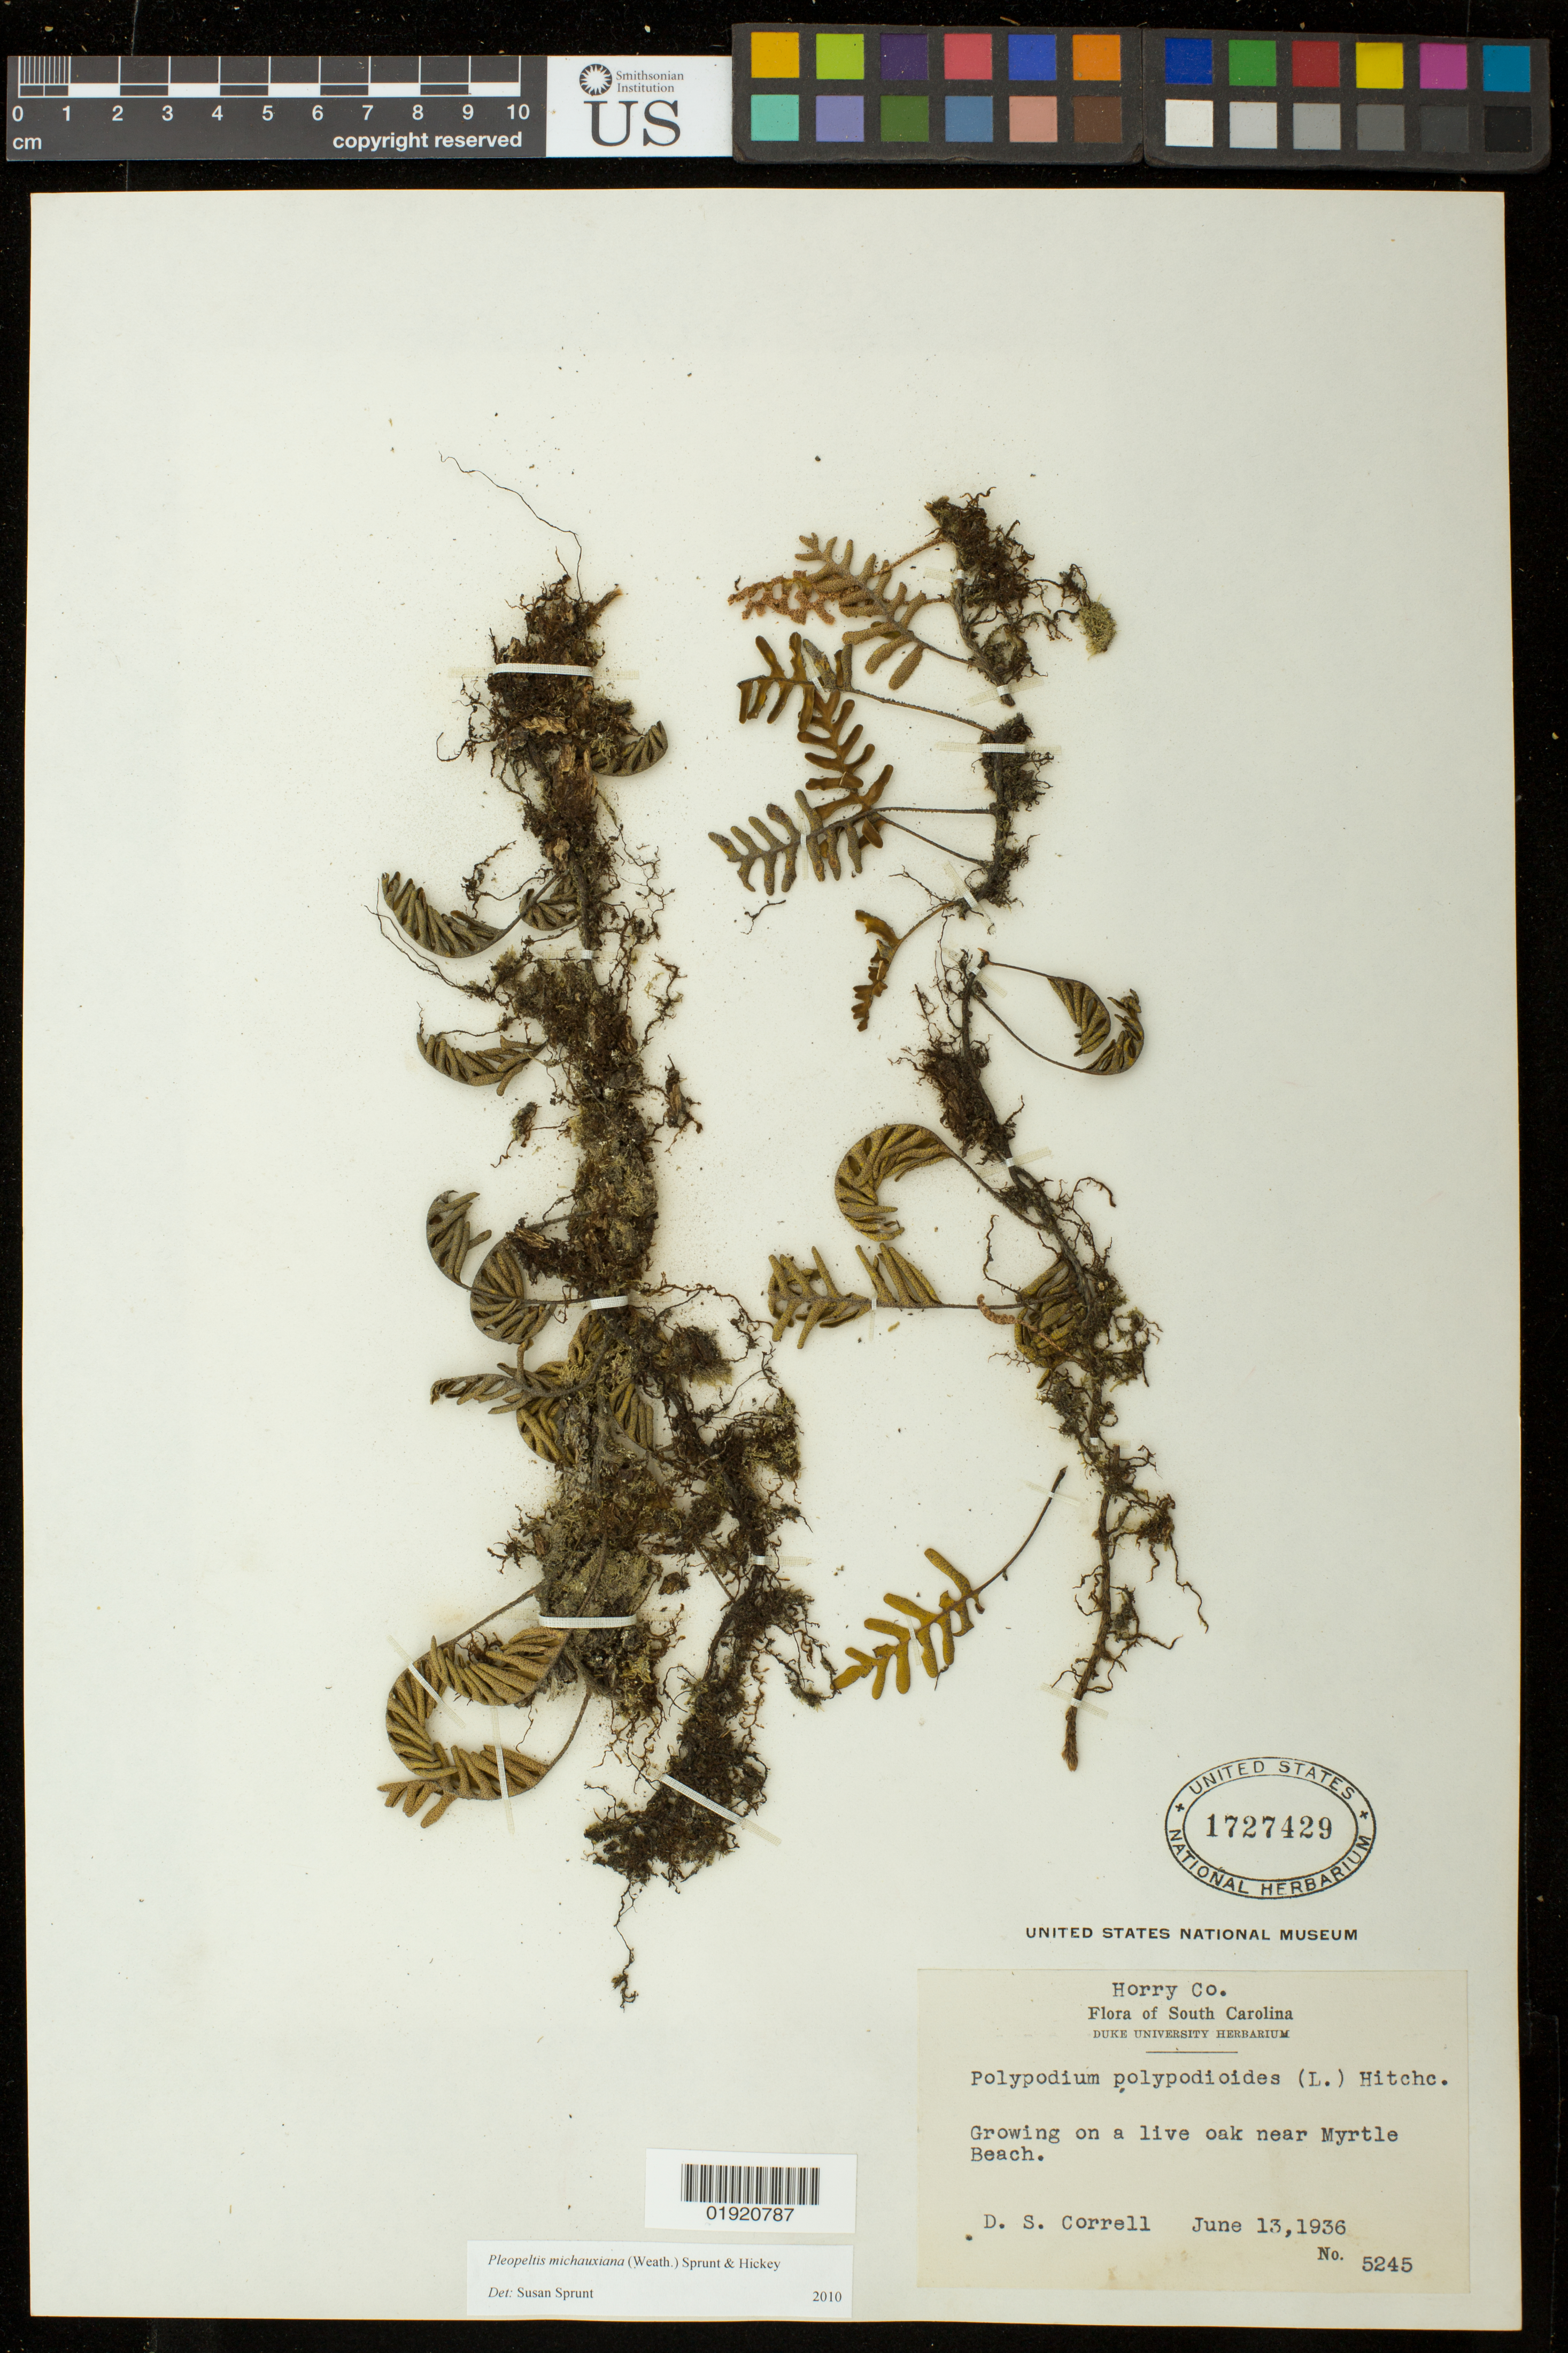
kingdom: Plantae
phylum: Tracheophyta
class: Polypodiopsida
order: Polypodiales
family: Polypodiaceae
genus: Pleopeltis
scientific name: Pleopeltis michauxiana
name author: (Weath.) Hickey & Sprunt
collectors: D. S. Correll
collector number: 5245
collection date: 1936-06-13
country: United States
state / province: South Carolina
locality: South Carolina.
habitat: Growing on a live oak near Myrtle Beach.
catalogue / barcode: US 1727429